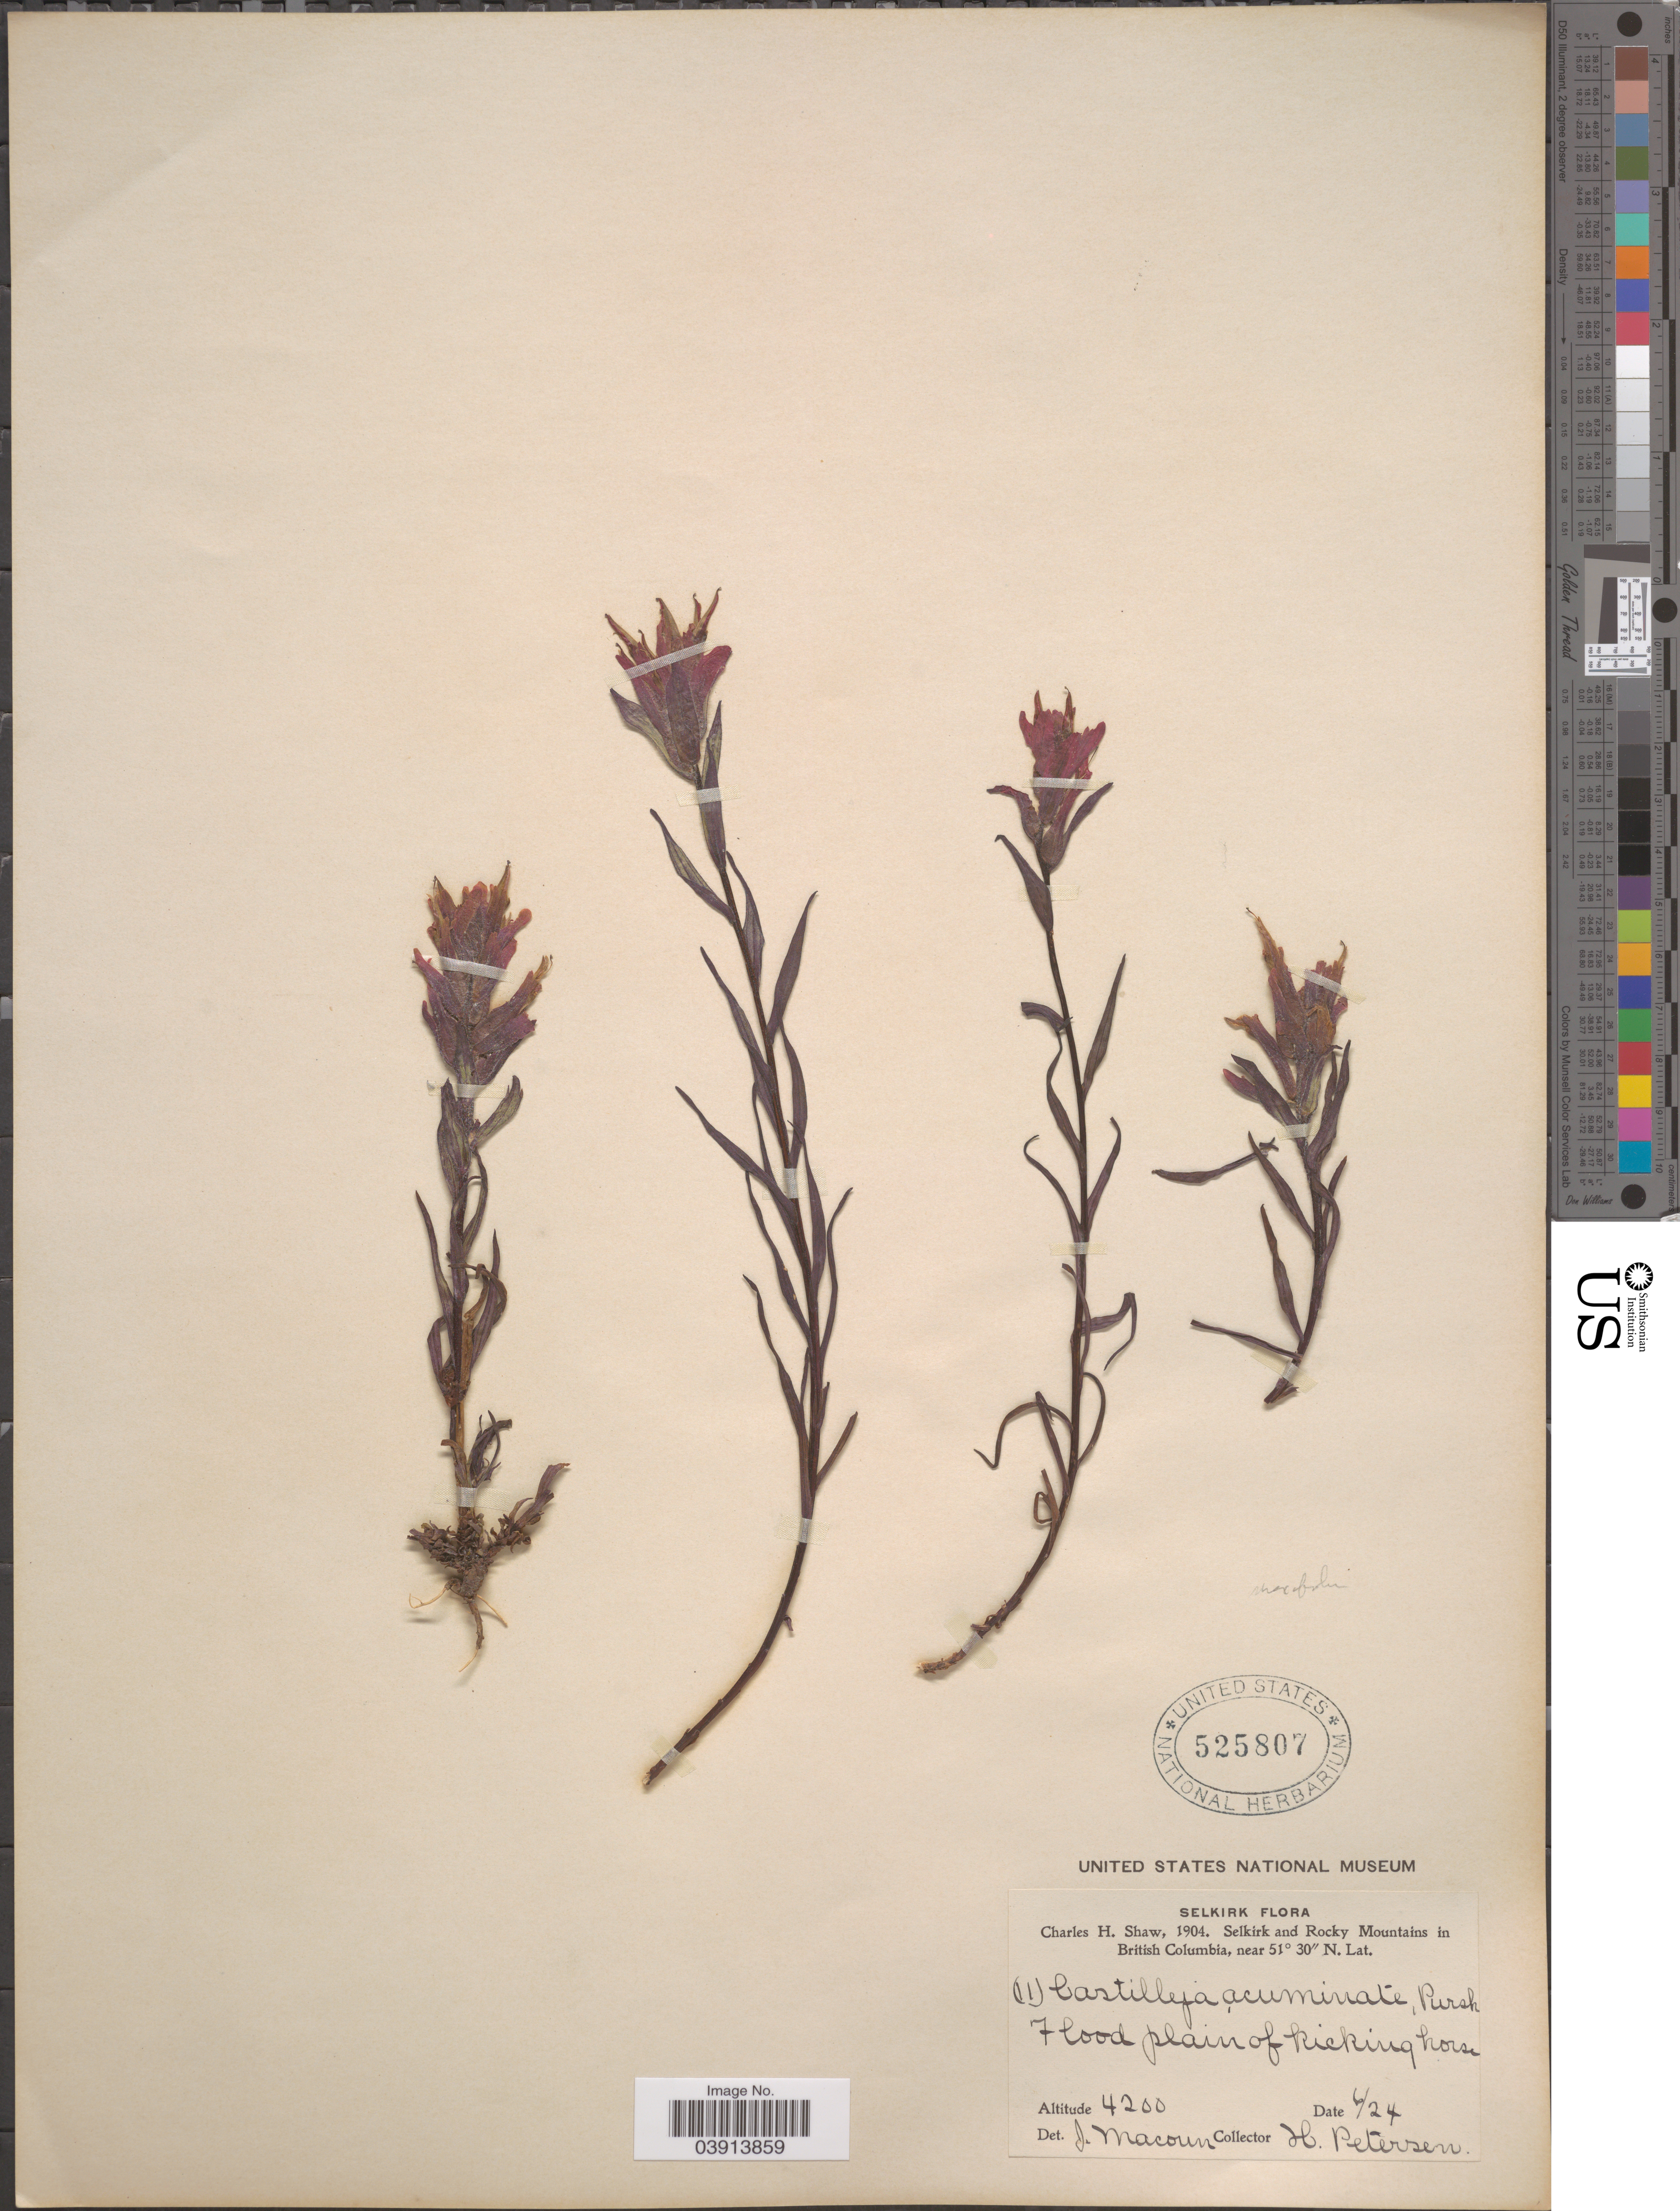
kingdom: Plantae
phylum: Tracheophyta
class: Magnoliopsida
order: Lamiales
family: Orobanchaceae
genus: Castilleja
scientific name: Castilleja rhexiifolia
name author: Rydb.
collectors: H. Petersen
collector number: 11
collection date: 1904-06-24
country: Canada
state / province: British Columbia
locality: Selkirk. Selkirk and Rocky Mountains. Flood plain of kicking horse.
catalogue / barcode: US 525807